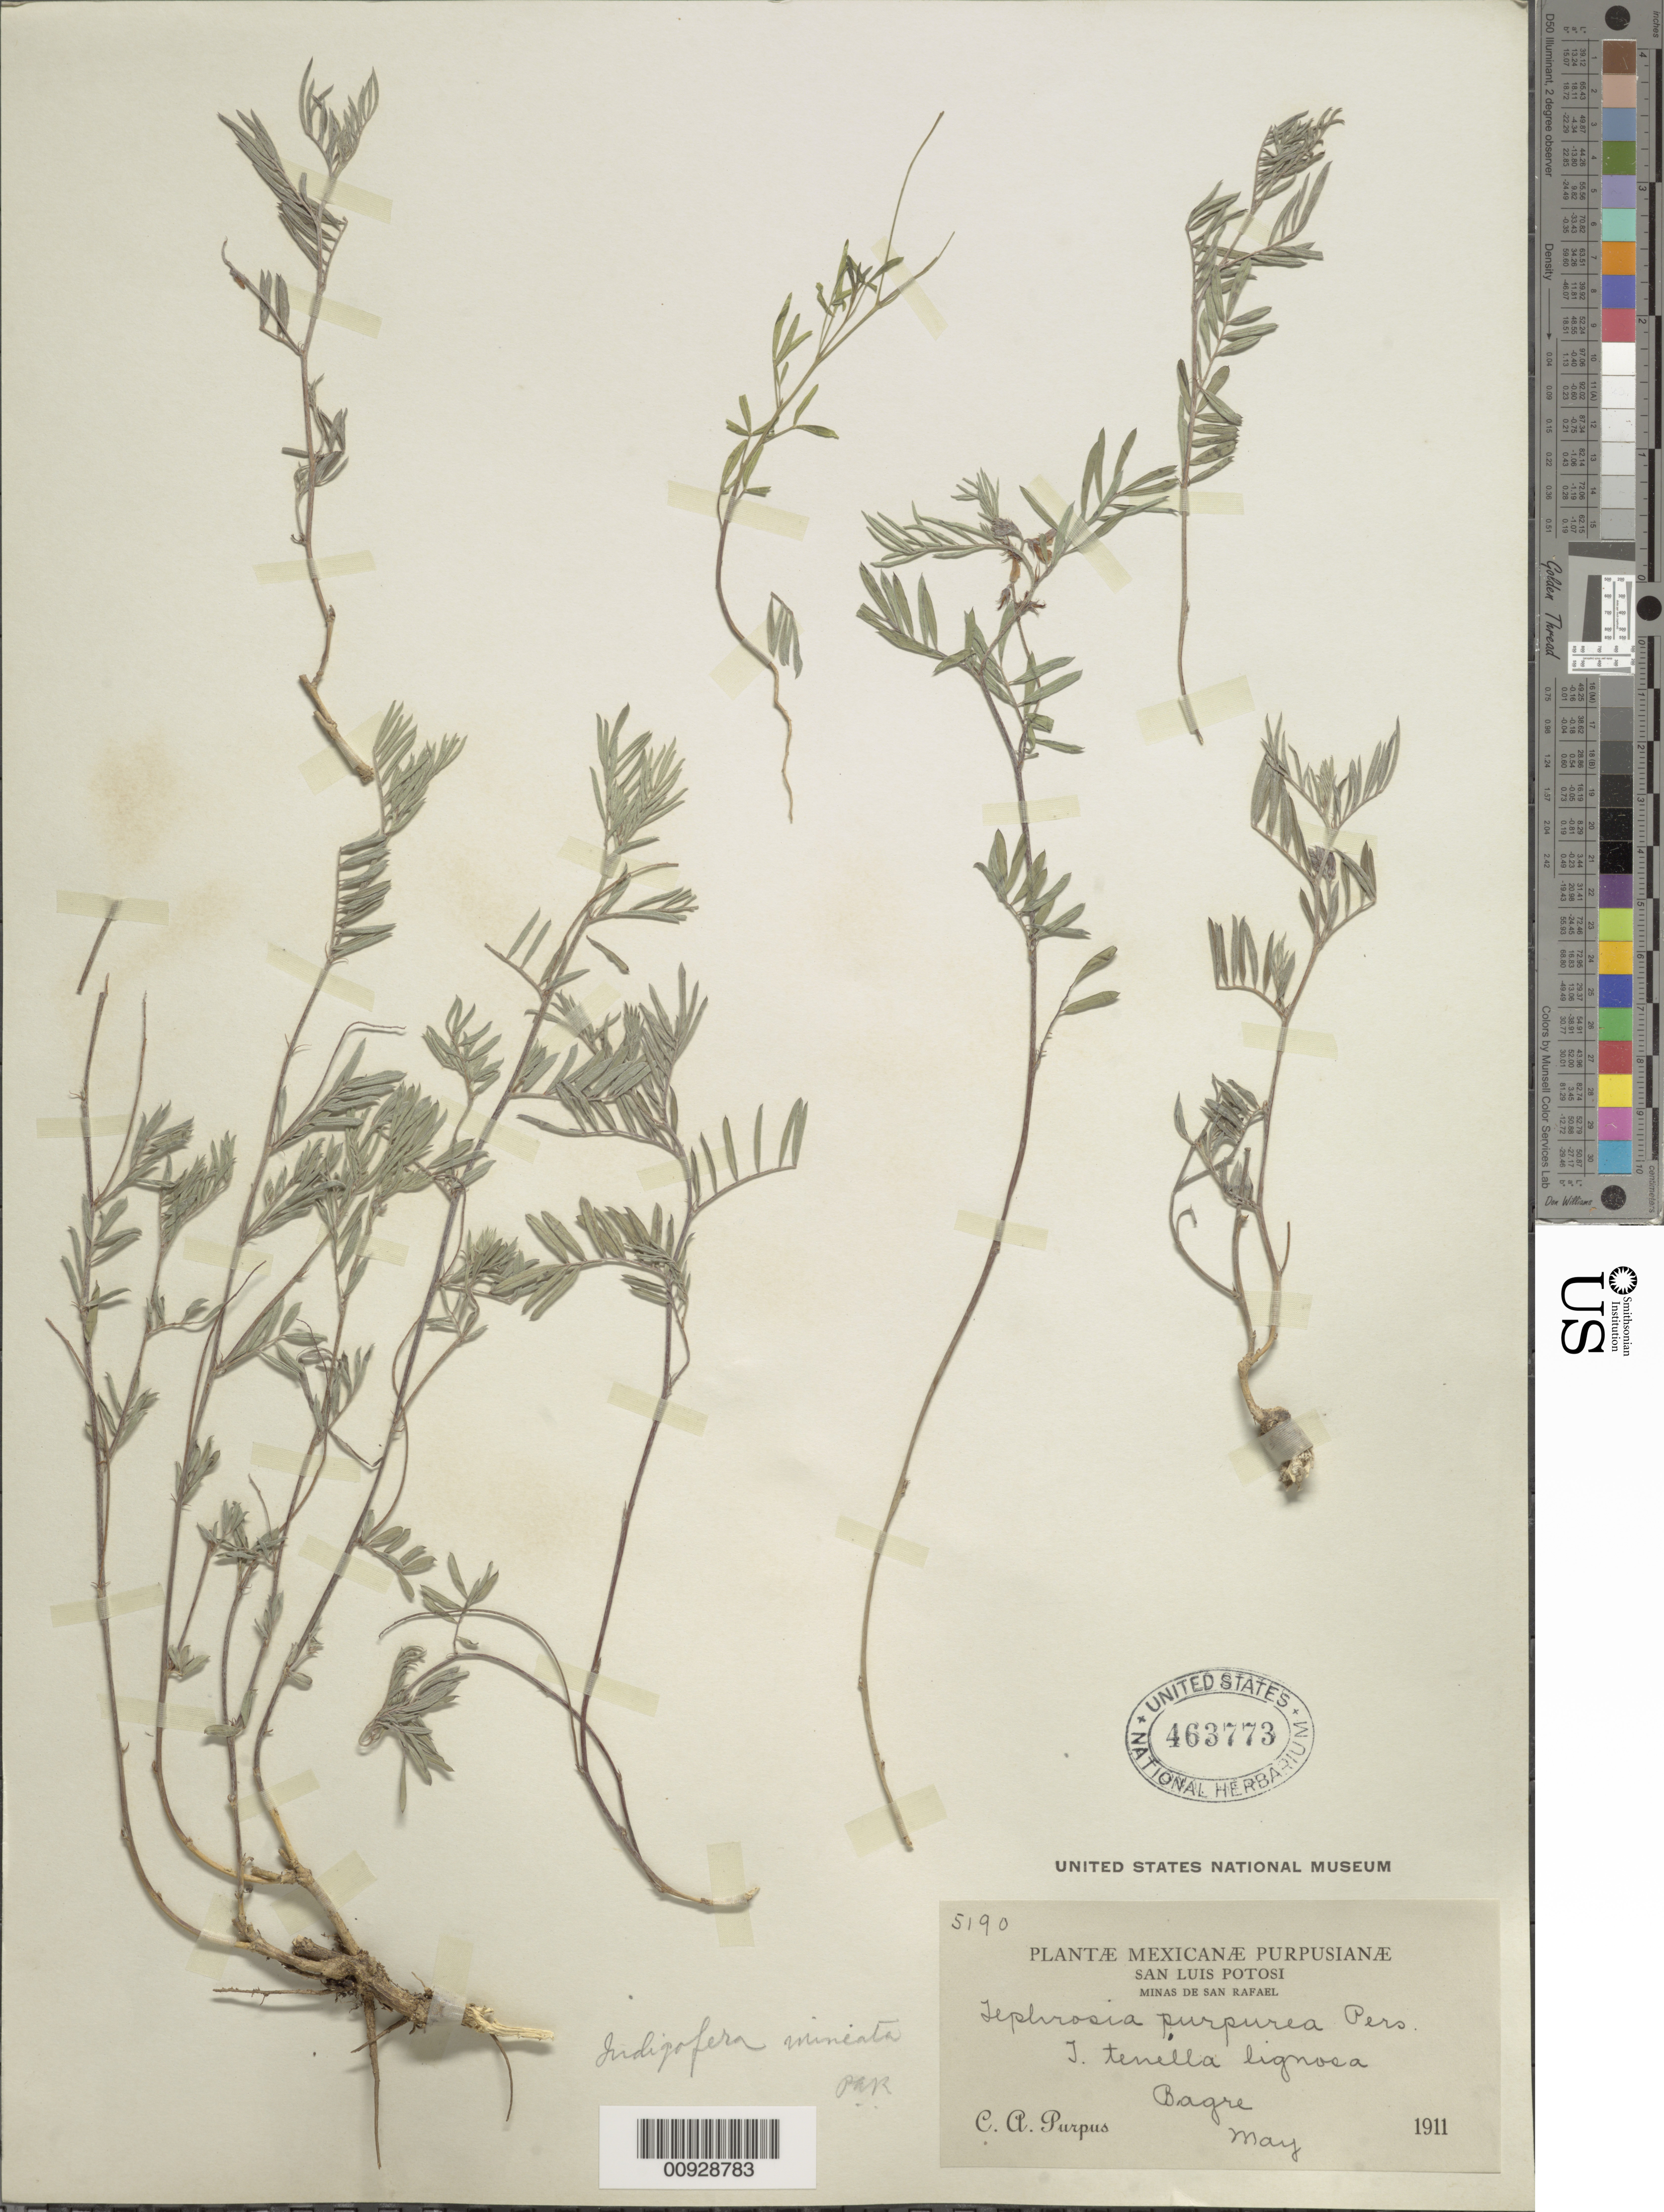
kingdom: Plantae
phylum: Tracheophyta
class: Magnoliopsida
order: Fabales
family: Fabaceae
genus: Indigofera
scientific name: Indigofera miniata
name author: Orteg.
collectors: C. A. Purpus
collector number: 5190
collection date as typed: May 1911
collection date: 1911-05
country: Mexico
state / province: San Luis Potosí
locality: Bagre. San Luis Potosí. Minas de San Rafael.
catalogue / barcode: US 463773